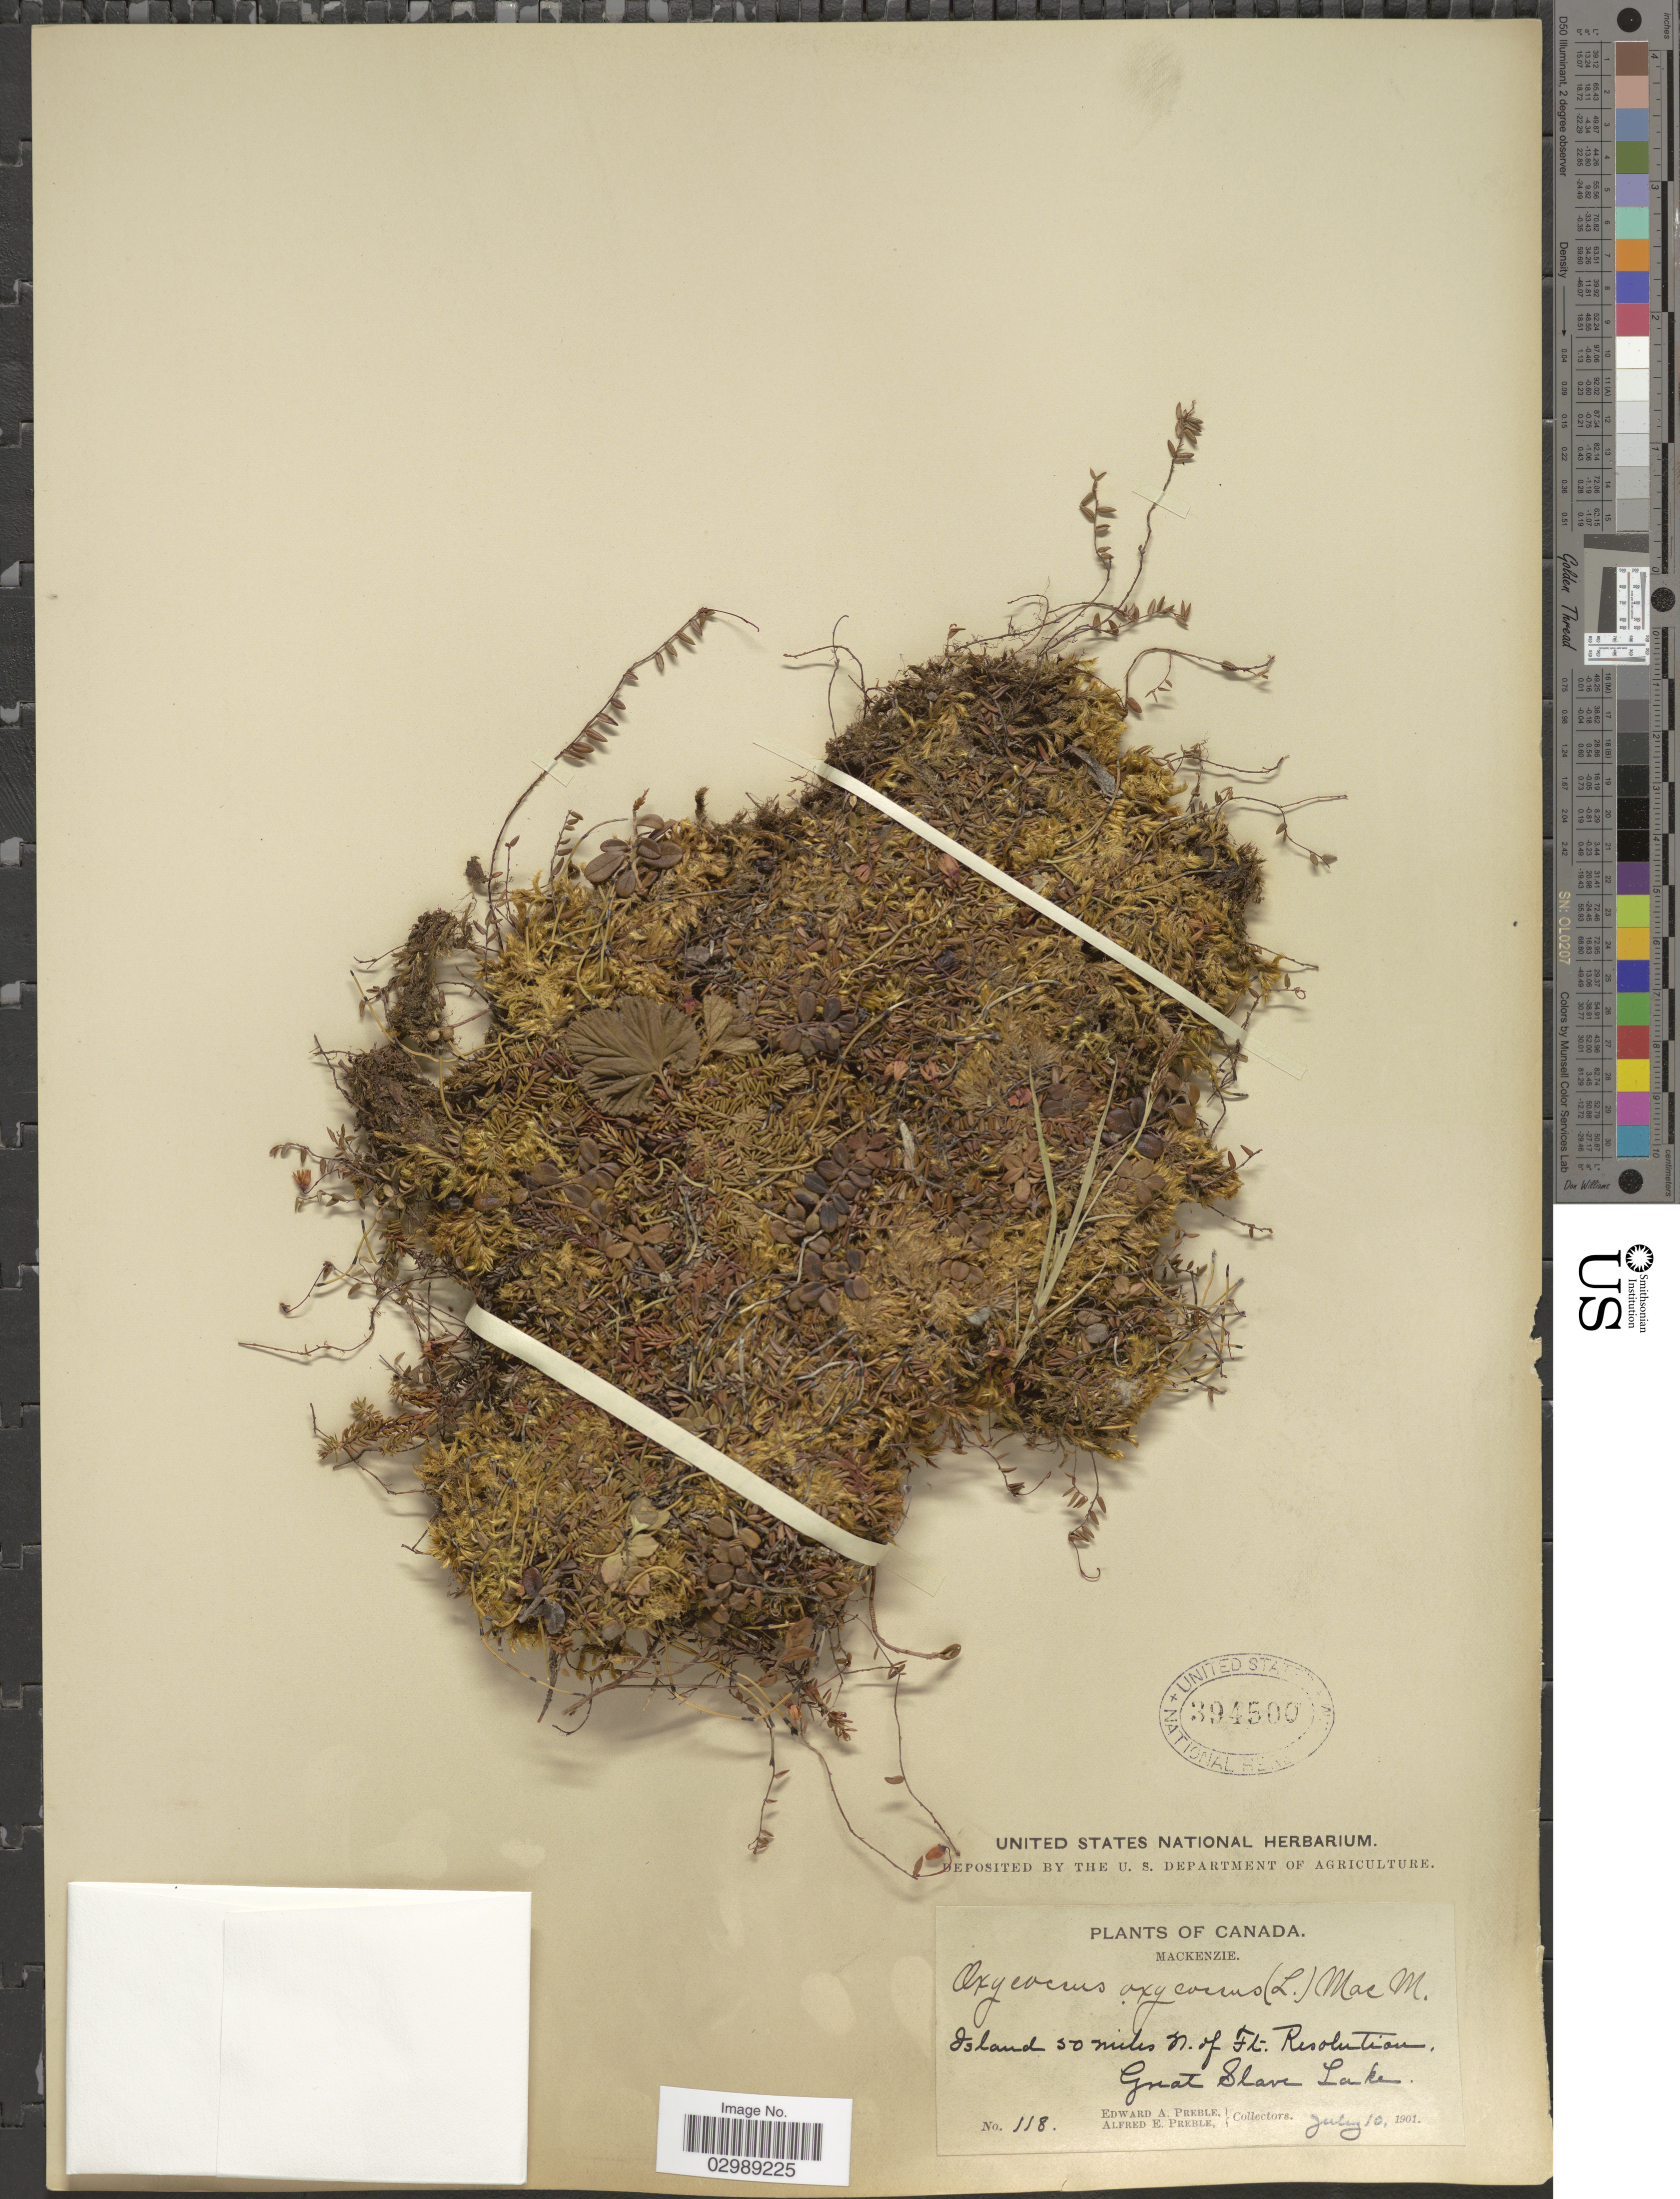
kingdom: Plantae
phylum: Tracheophyta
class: Magnoliopsida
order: Ericales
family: Ericaceae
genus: Vaccinium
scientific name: Vaccinium oxycoccos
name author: L.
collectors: E. Preble & A. Preble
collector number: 118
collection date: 1901-07-10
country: Canada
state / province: Northwest Territories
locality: Mackenzie, Island 50 miles N. of Ft. Resolution, Great Slave Lake.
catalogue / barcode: US 394500